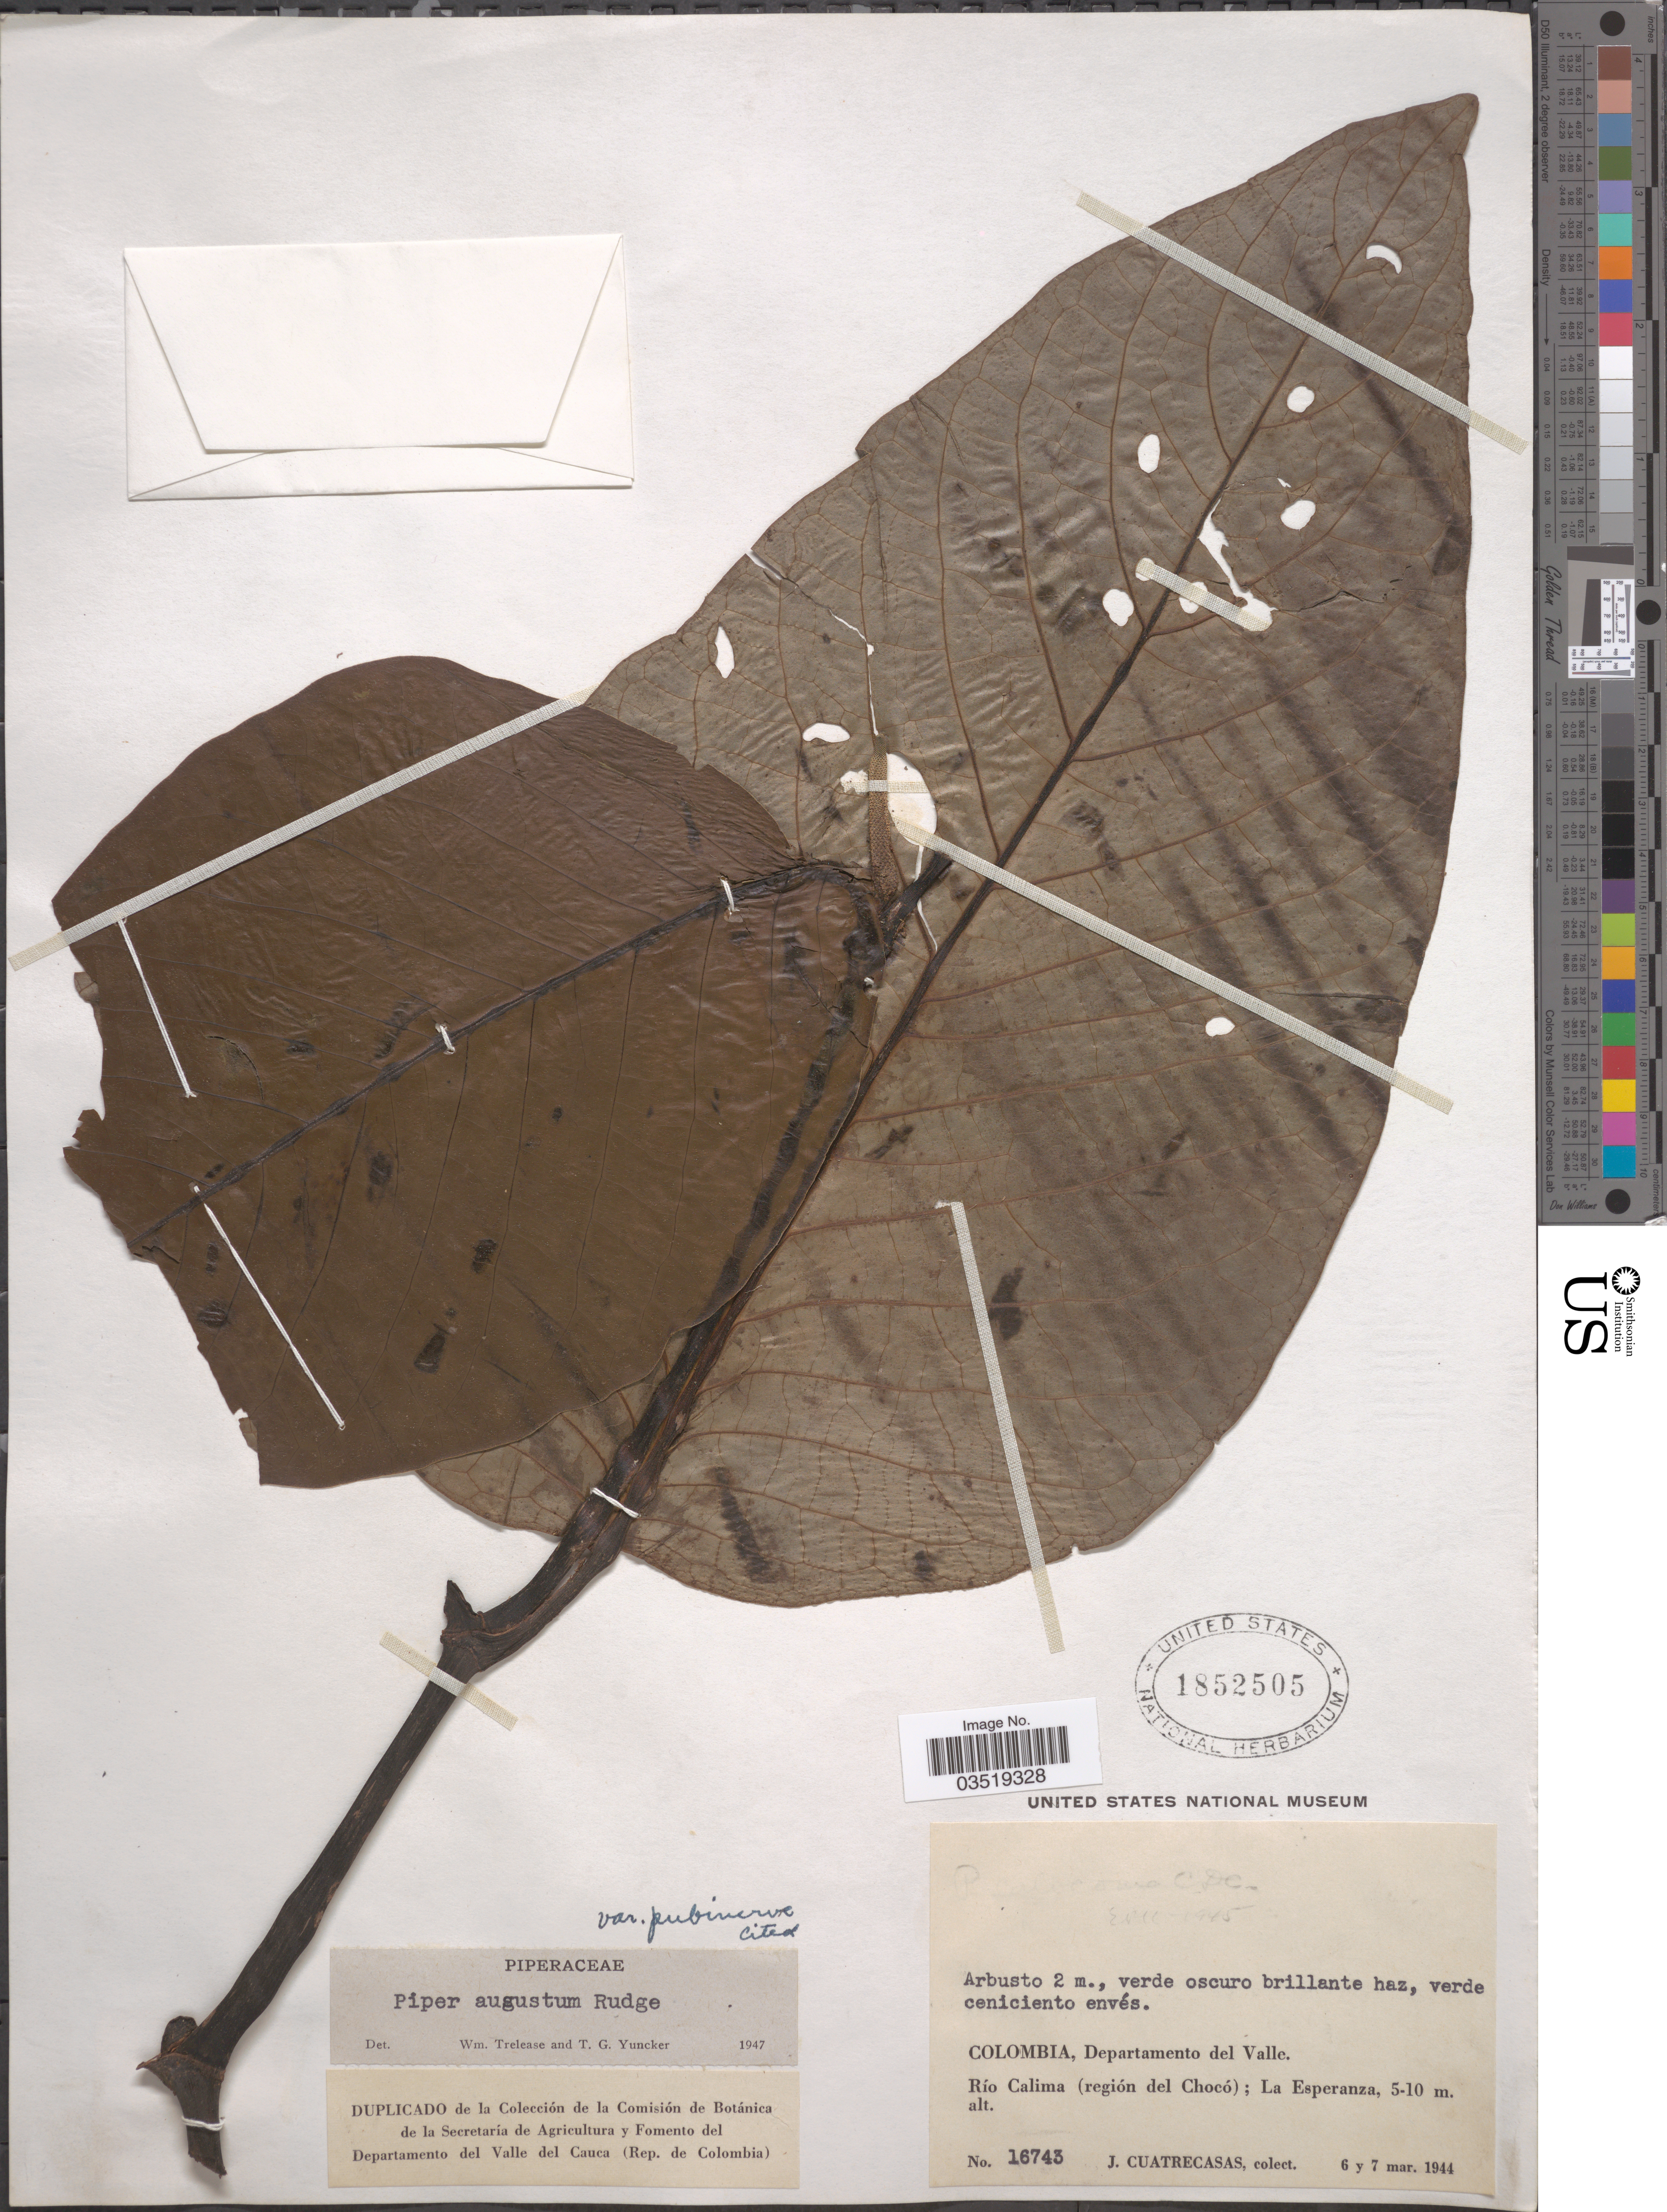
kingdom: Plantae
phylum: Tracheophyta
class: Magnoliopsida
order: Piperales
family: Piperaceae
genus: Piper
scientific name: Piper augustum var. pubinerve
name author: Trel. & Yunck.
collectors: J. Cuatrecasas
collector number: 16743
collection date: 1944-03-06/1944-03-07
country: Colombia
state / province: Valle del Cauca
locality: Departamento del Valle. Río Calima (región del Chocó); La Esperanza.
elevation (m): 5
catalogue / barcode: US 1852505